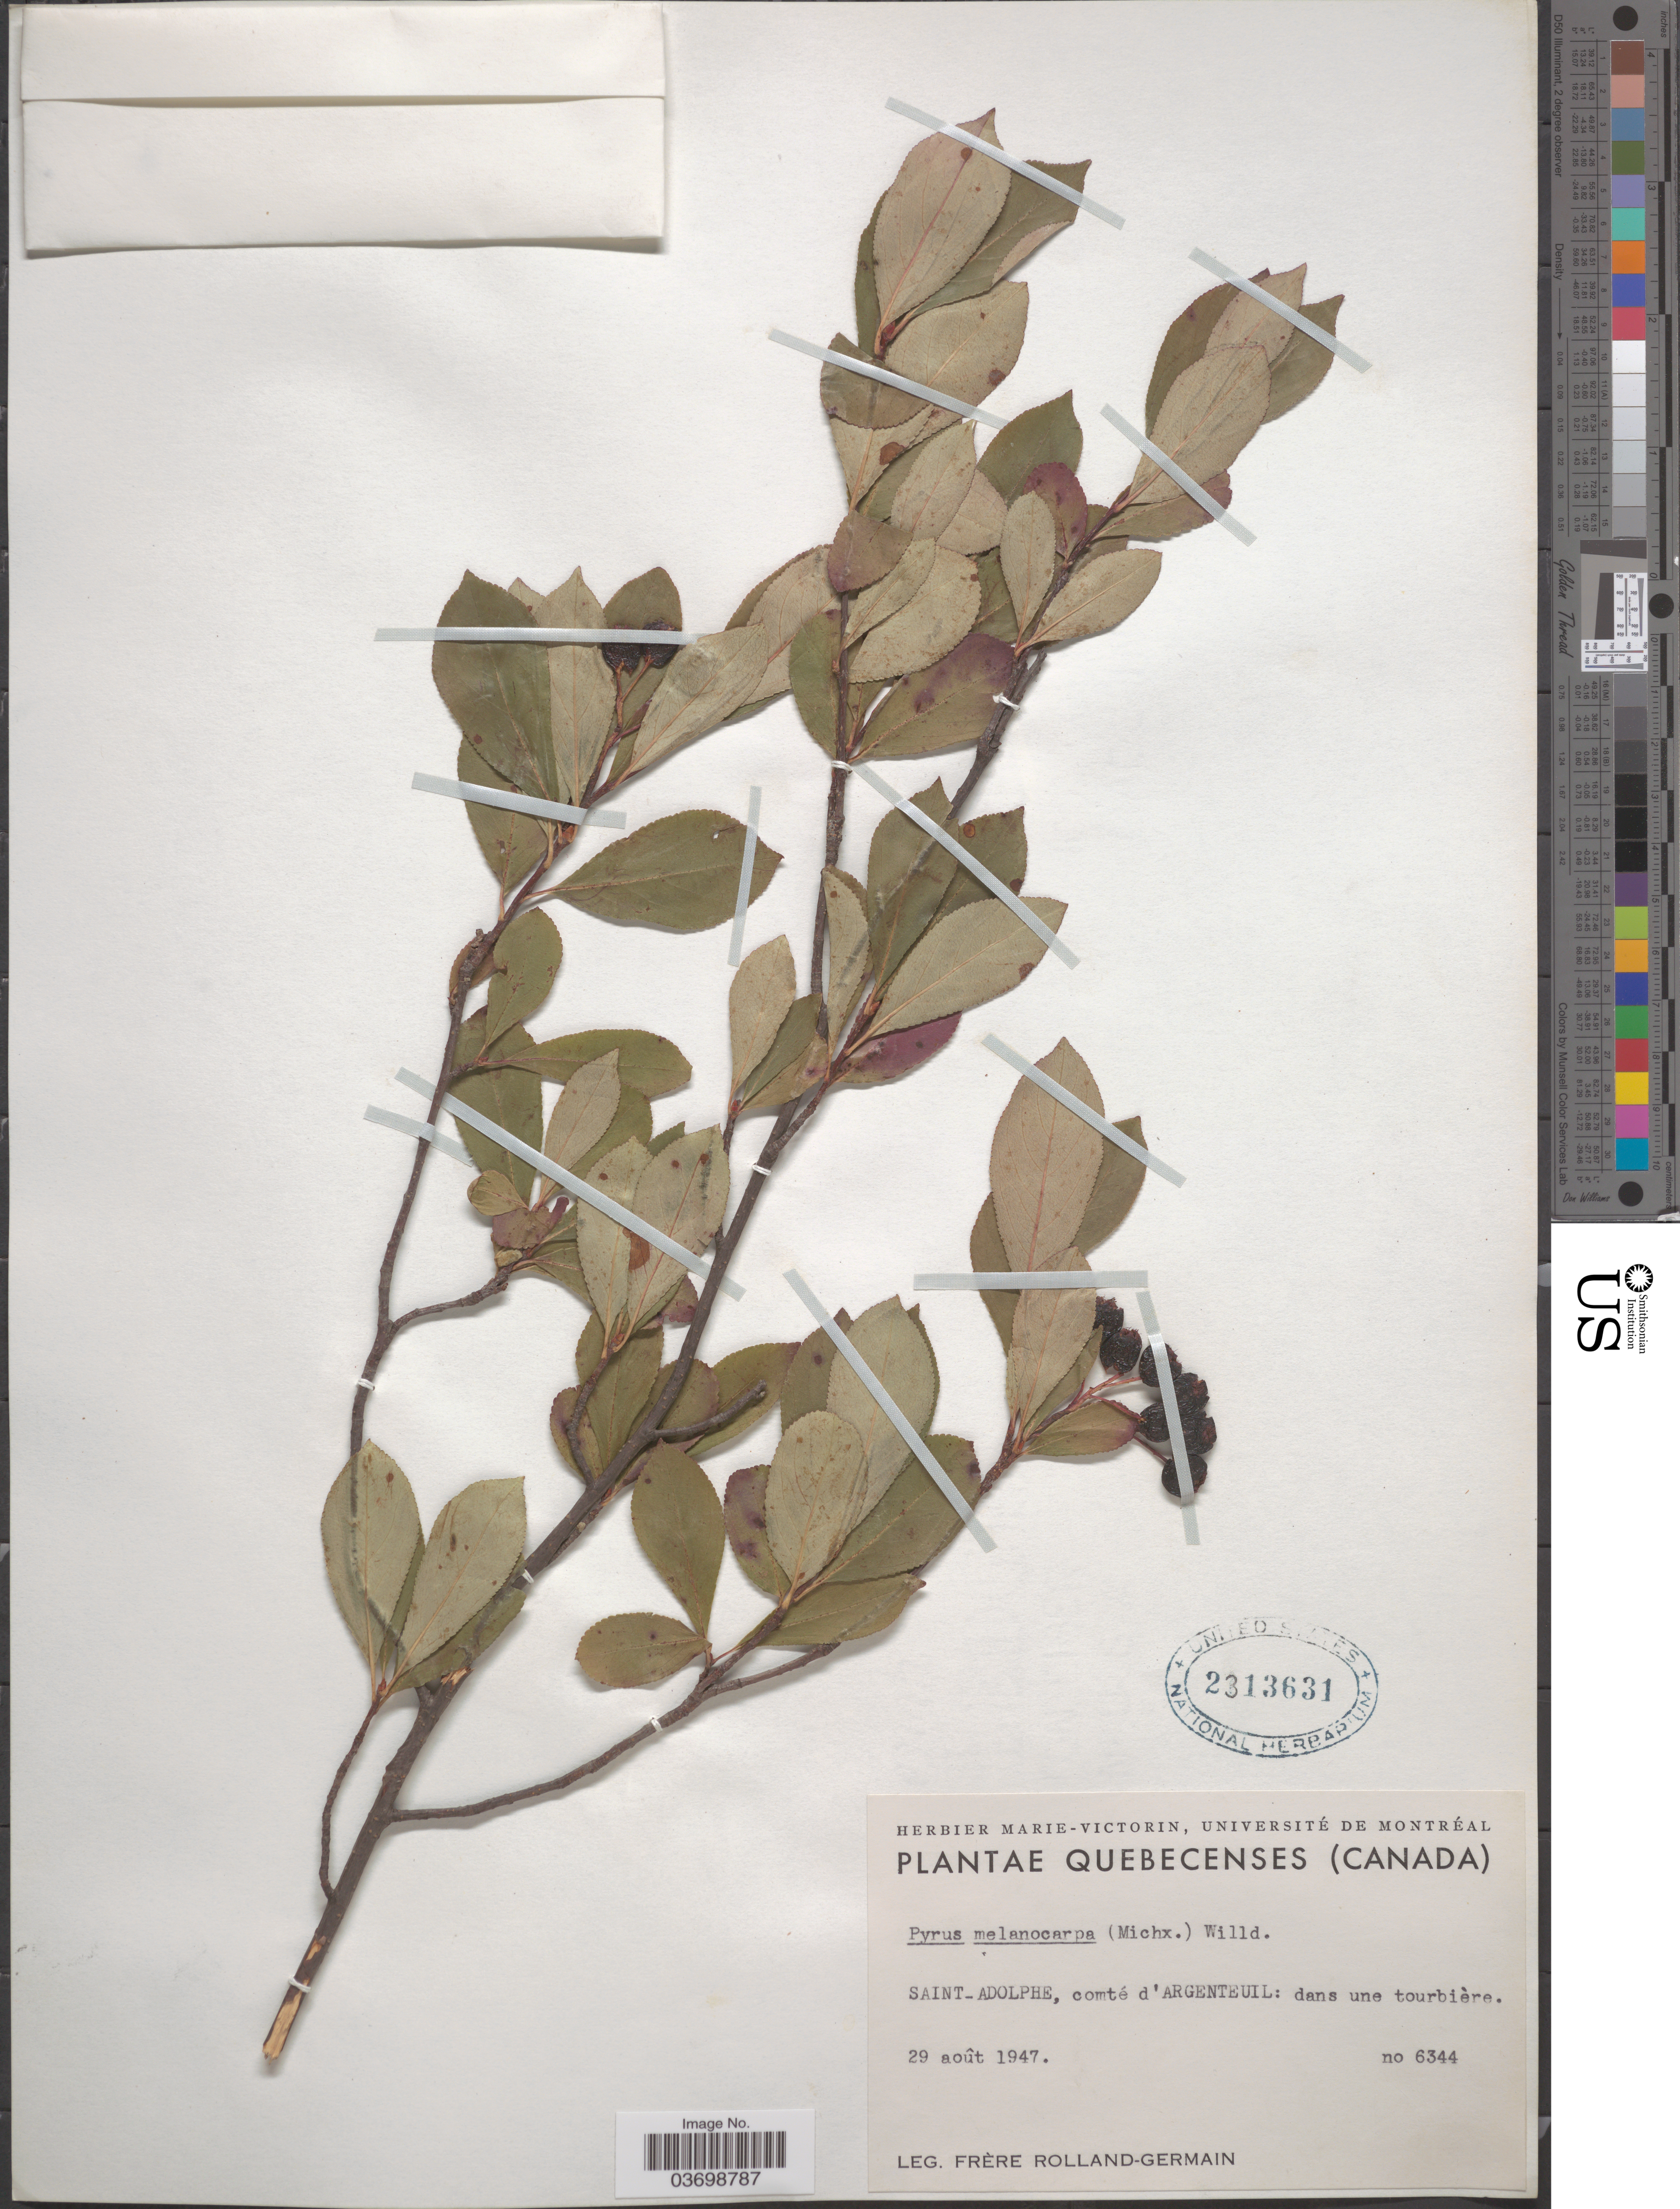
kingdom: Plantae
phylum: Tracheophyta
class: Magnoliopsida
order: Rosales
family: Rosaceae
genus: Aronia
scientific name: Aronia melanocarpa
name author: (Michx.) Elliott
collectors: Rolland-Germain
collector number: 6344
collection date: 1947-08-29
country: Canada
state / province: Quebec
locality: Saint-Adolphe, comté d'Argenteuil.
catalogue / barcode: US 2313631